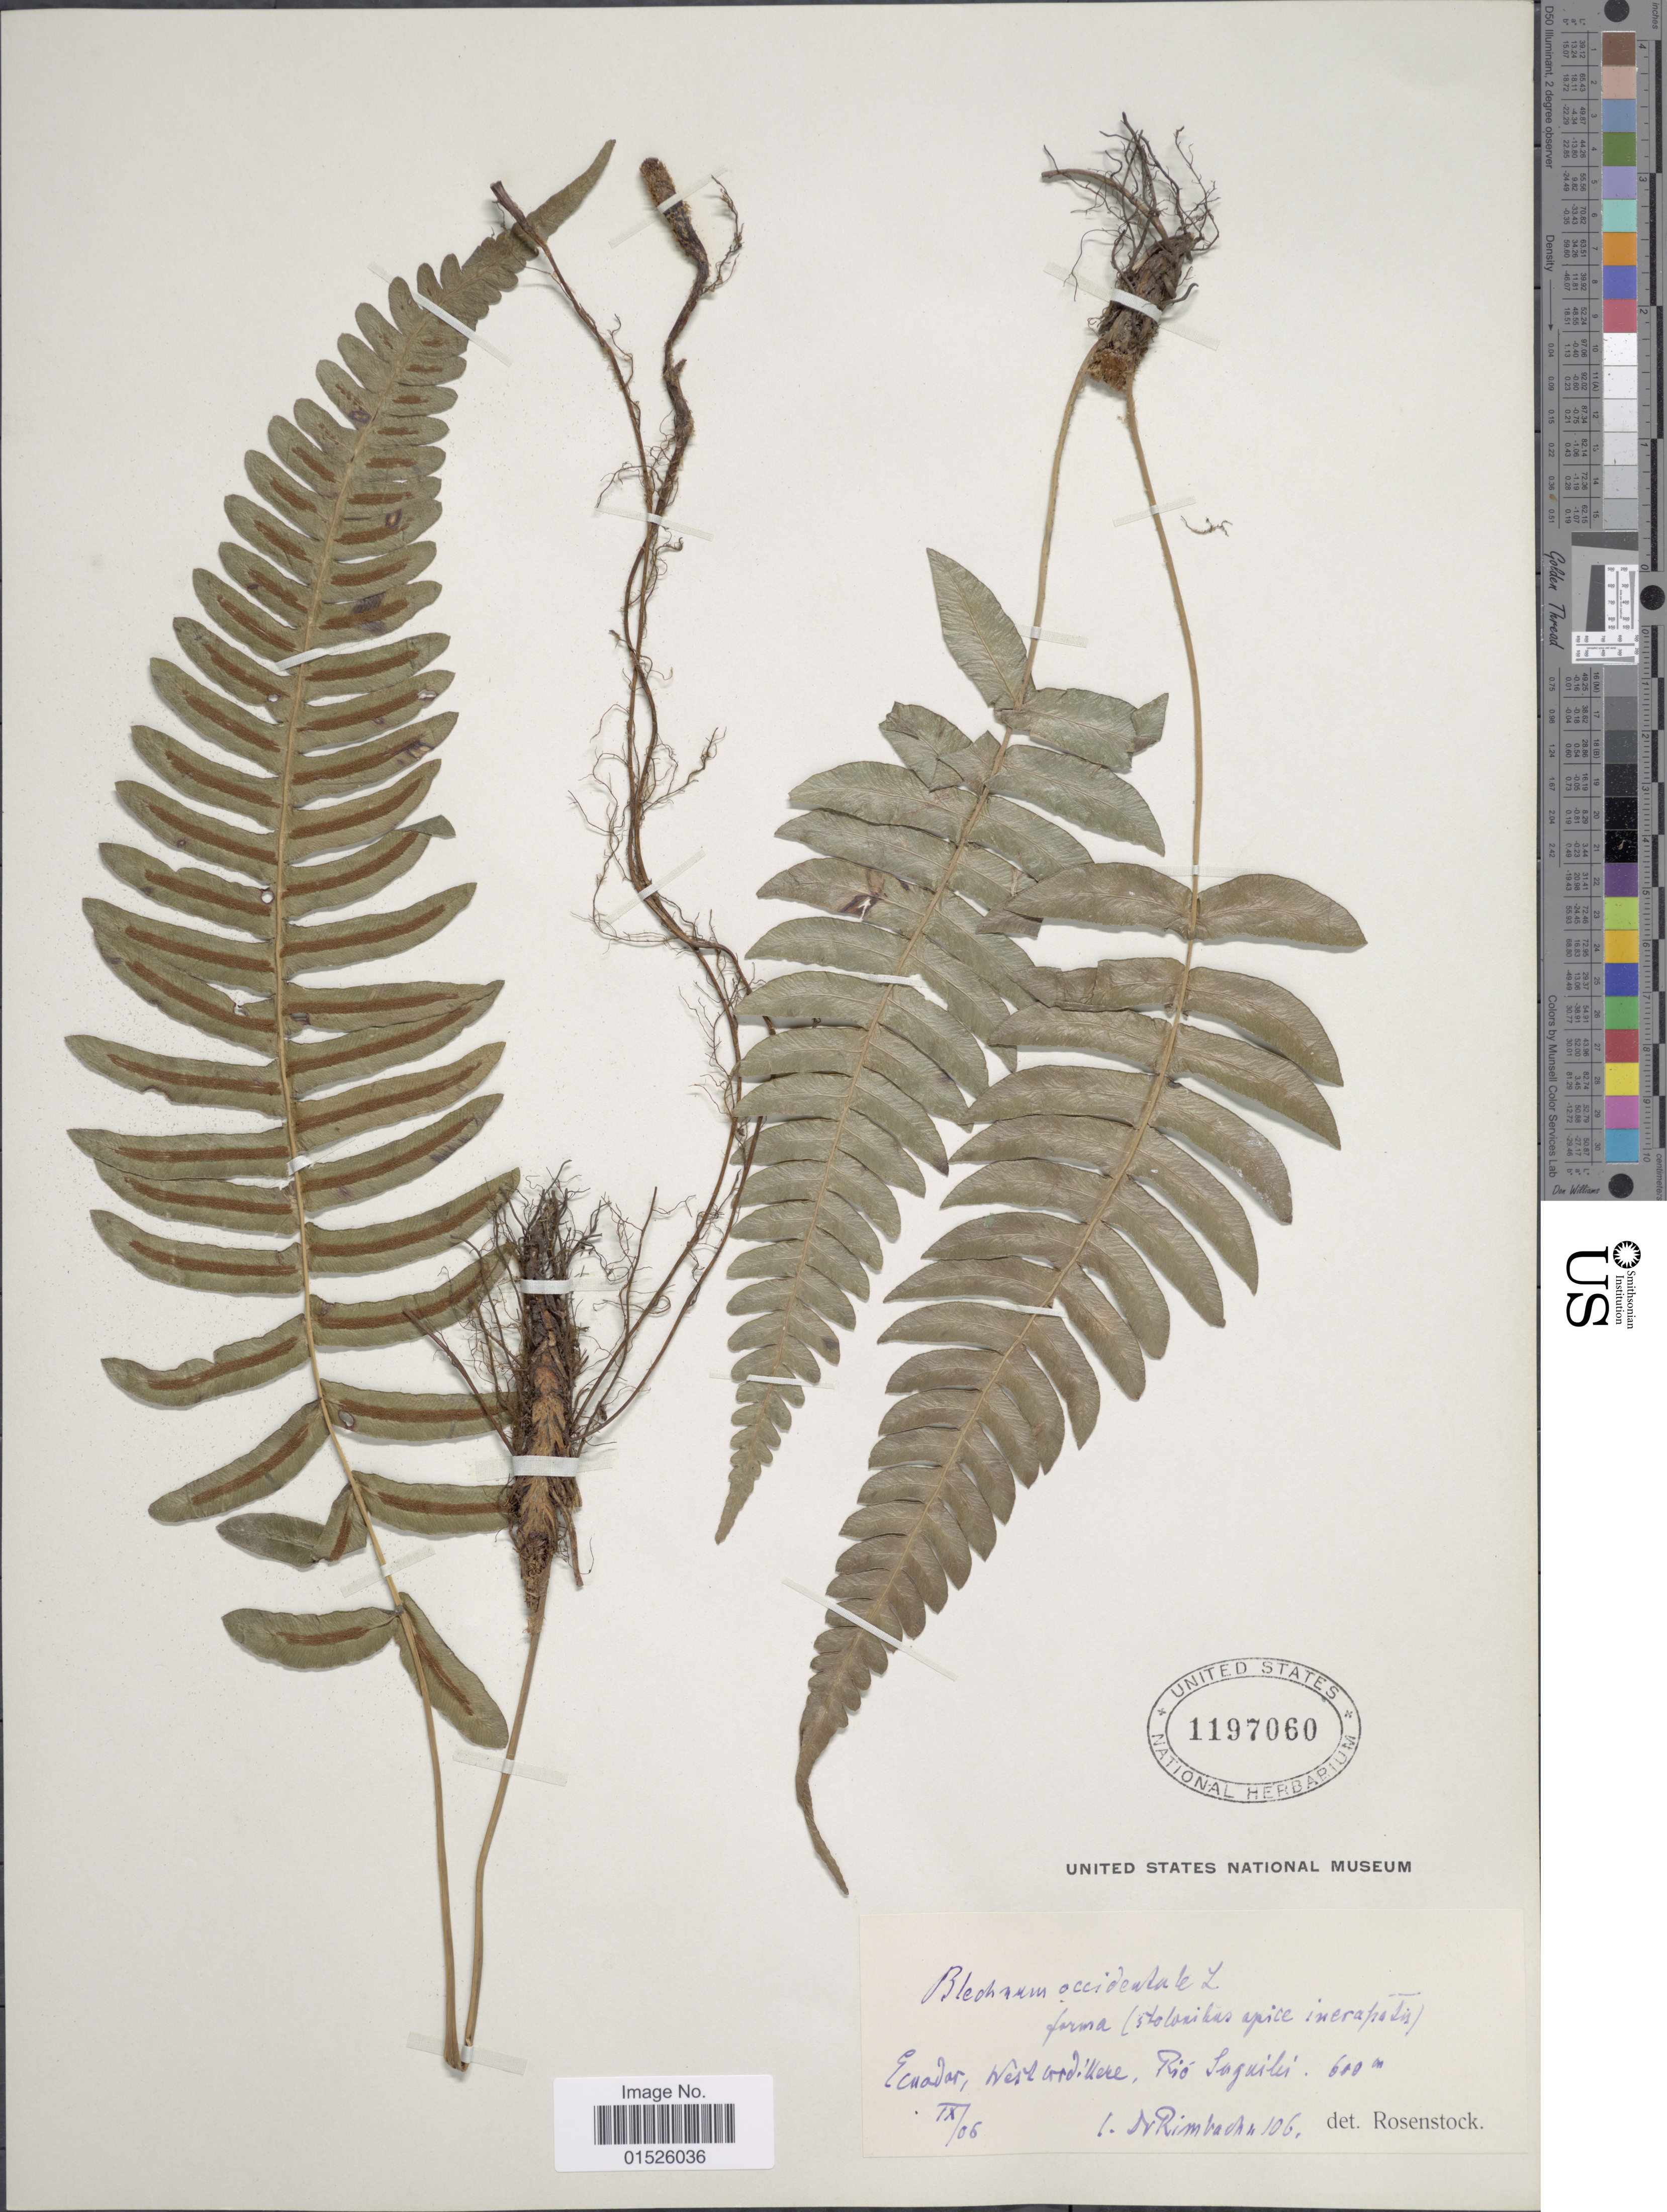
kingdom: Plantae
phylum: Tracheophyta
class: Polypodiopsida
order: Polypodiales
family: Blechnaceae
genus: Blechnum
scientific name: Blechnum glandulosum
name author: Link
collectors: Rimbach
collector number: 106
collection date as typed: Transcribed d/m/y: /9/6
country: Ecuador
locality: Ecuador, West Cordillere, Rio Saguibi.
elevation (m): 600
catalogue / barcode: US 1197060